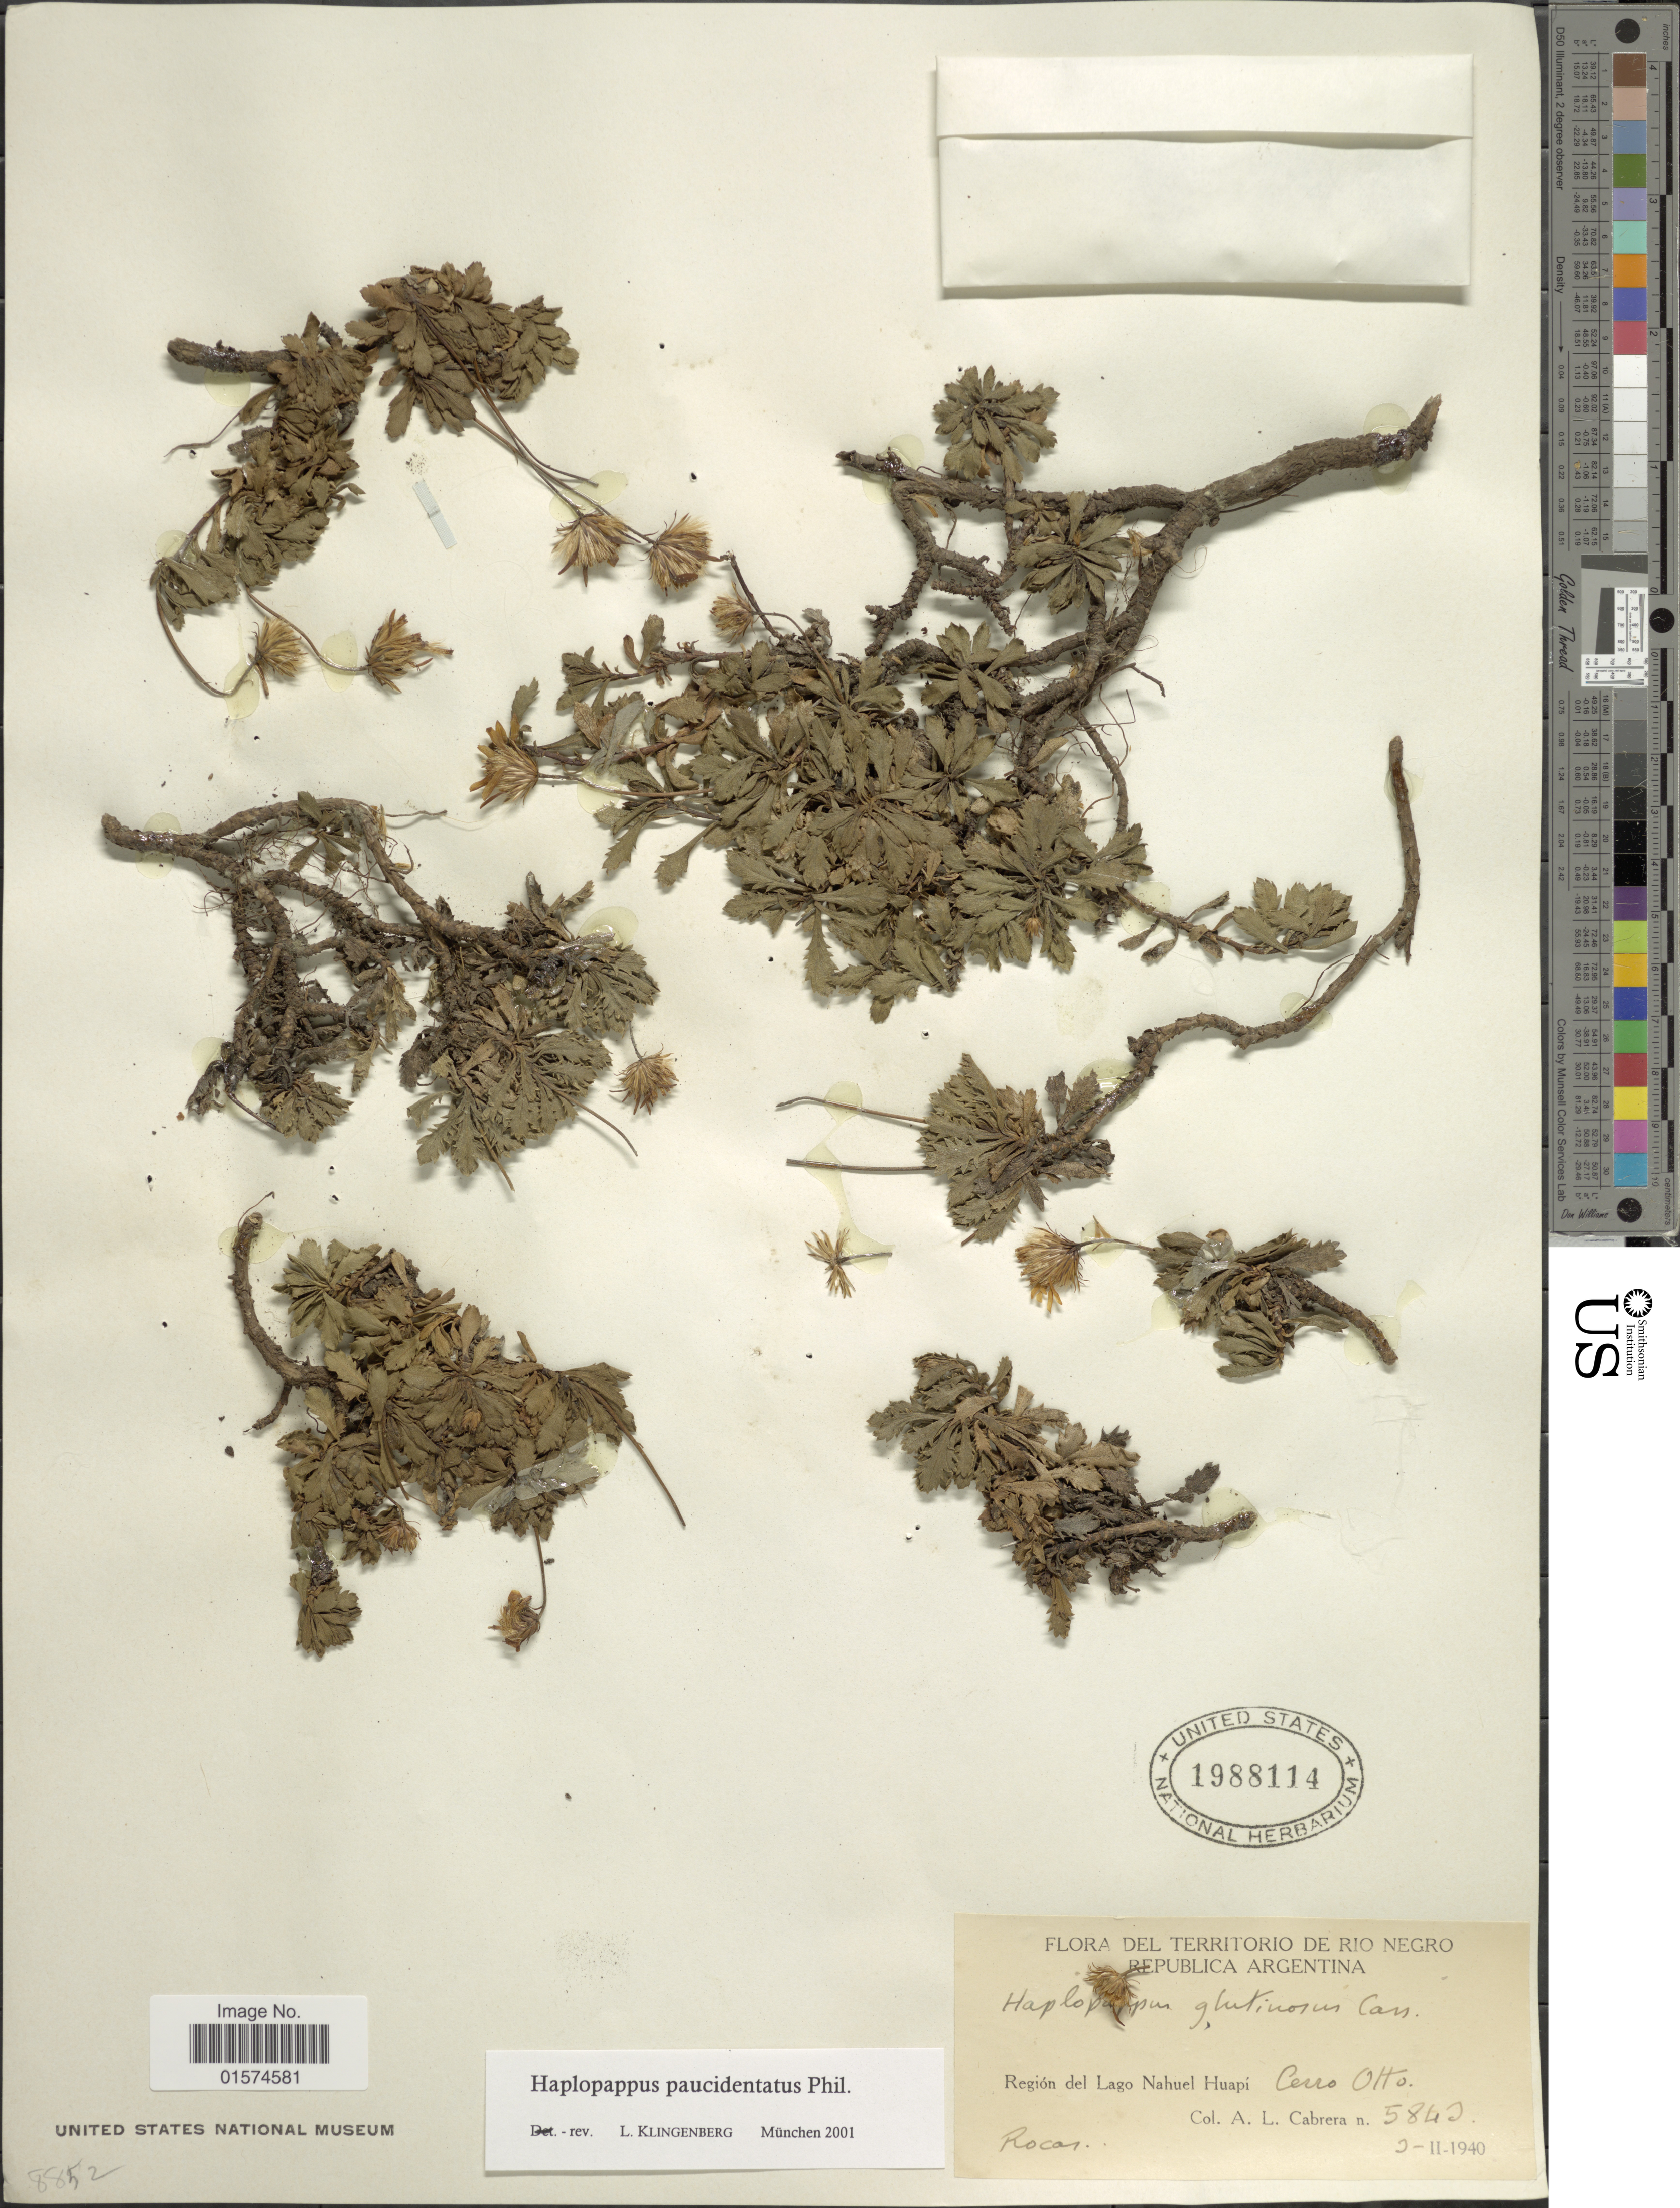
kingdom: Plantae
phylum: Tracheophyta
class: Magnoliopsida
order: Asterales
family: Asteraceae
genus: Haplopappus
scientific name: Haplopappus paucidentatus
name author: Phil.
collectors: A. L. Cabrera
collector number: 5843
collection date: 1940-02-03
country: Argentina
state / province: Rio Negro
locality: Región del Lago Nahuel Huapí, Cerro Otto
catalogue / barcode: US 1988114